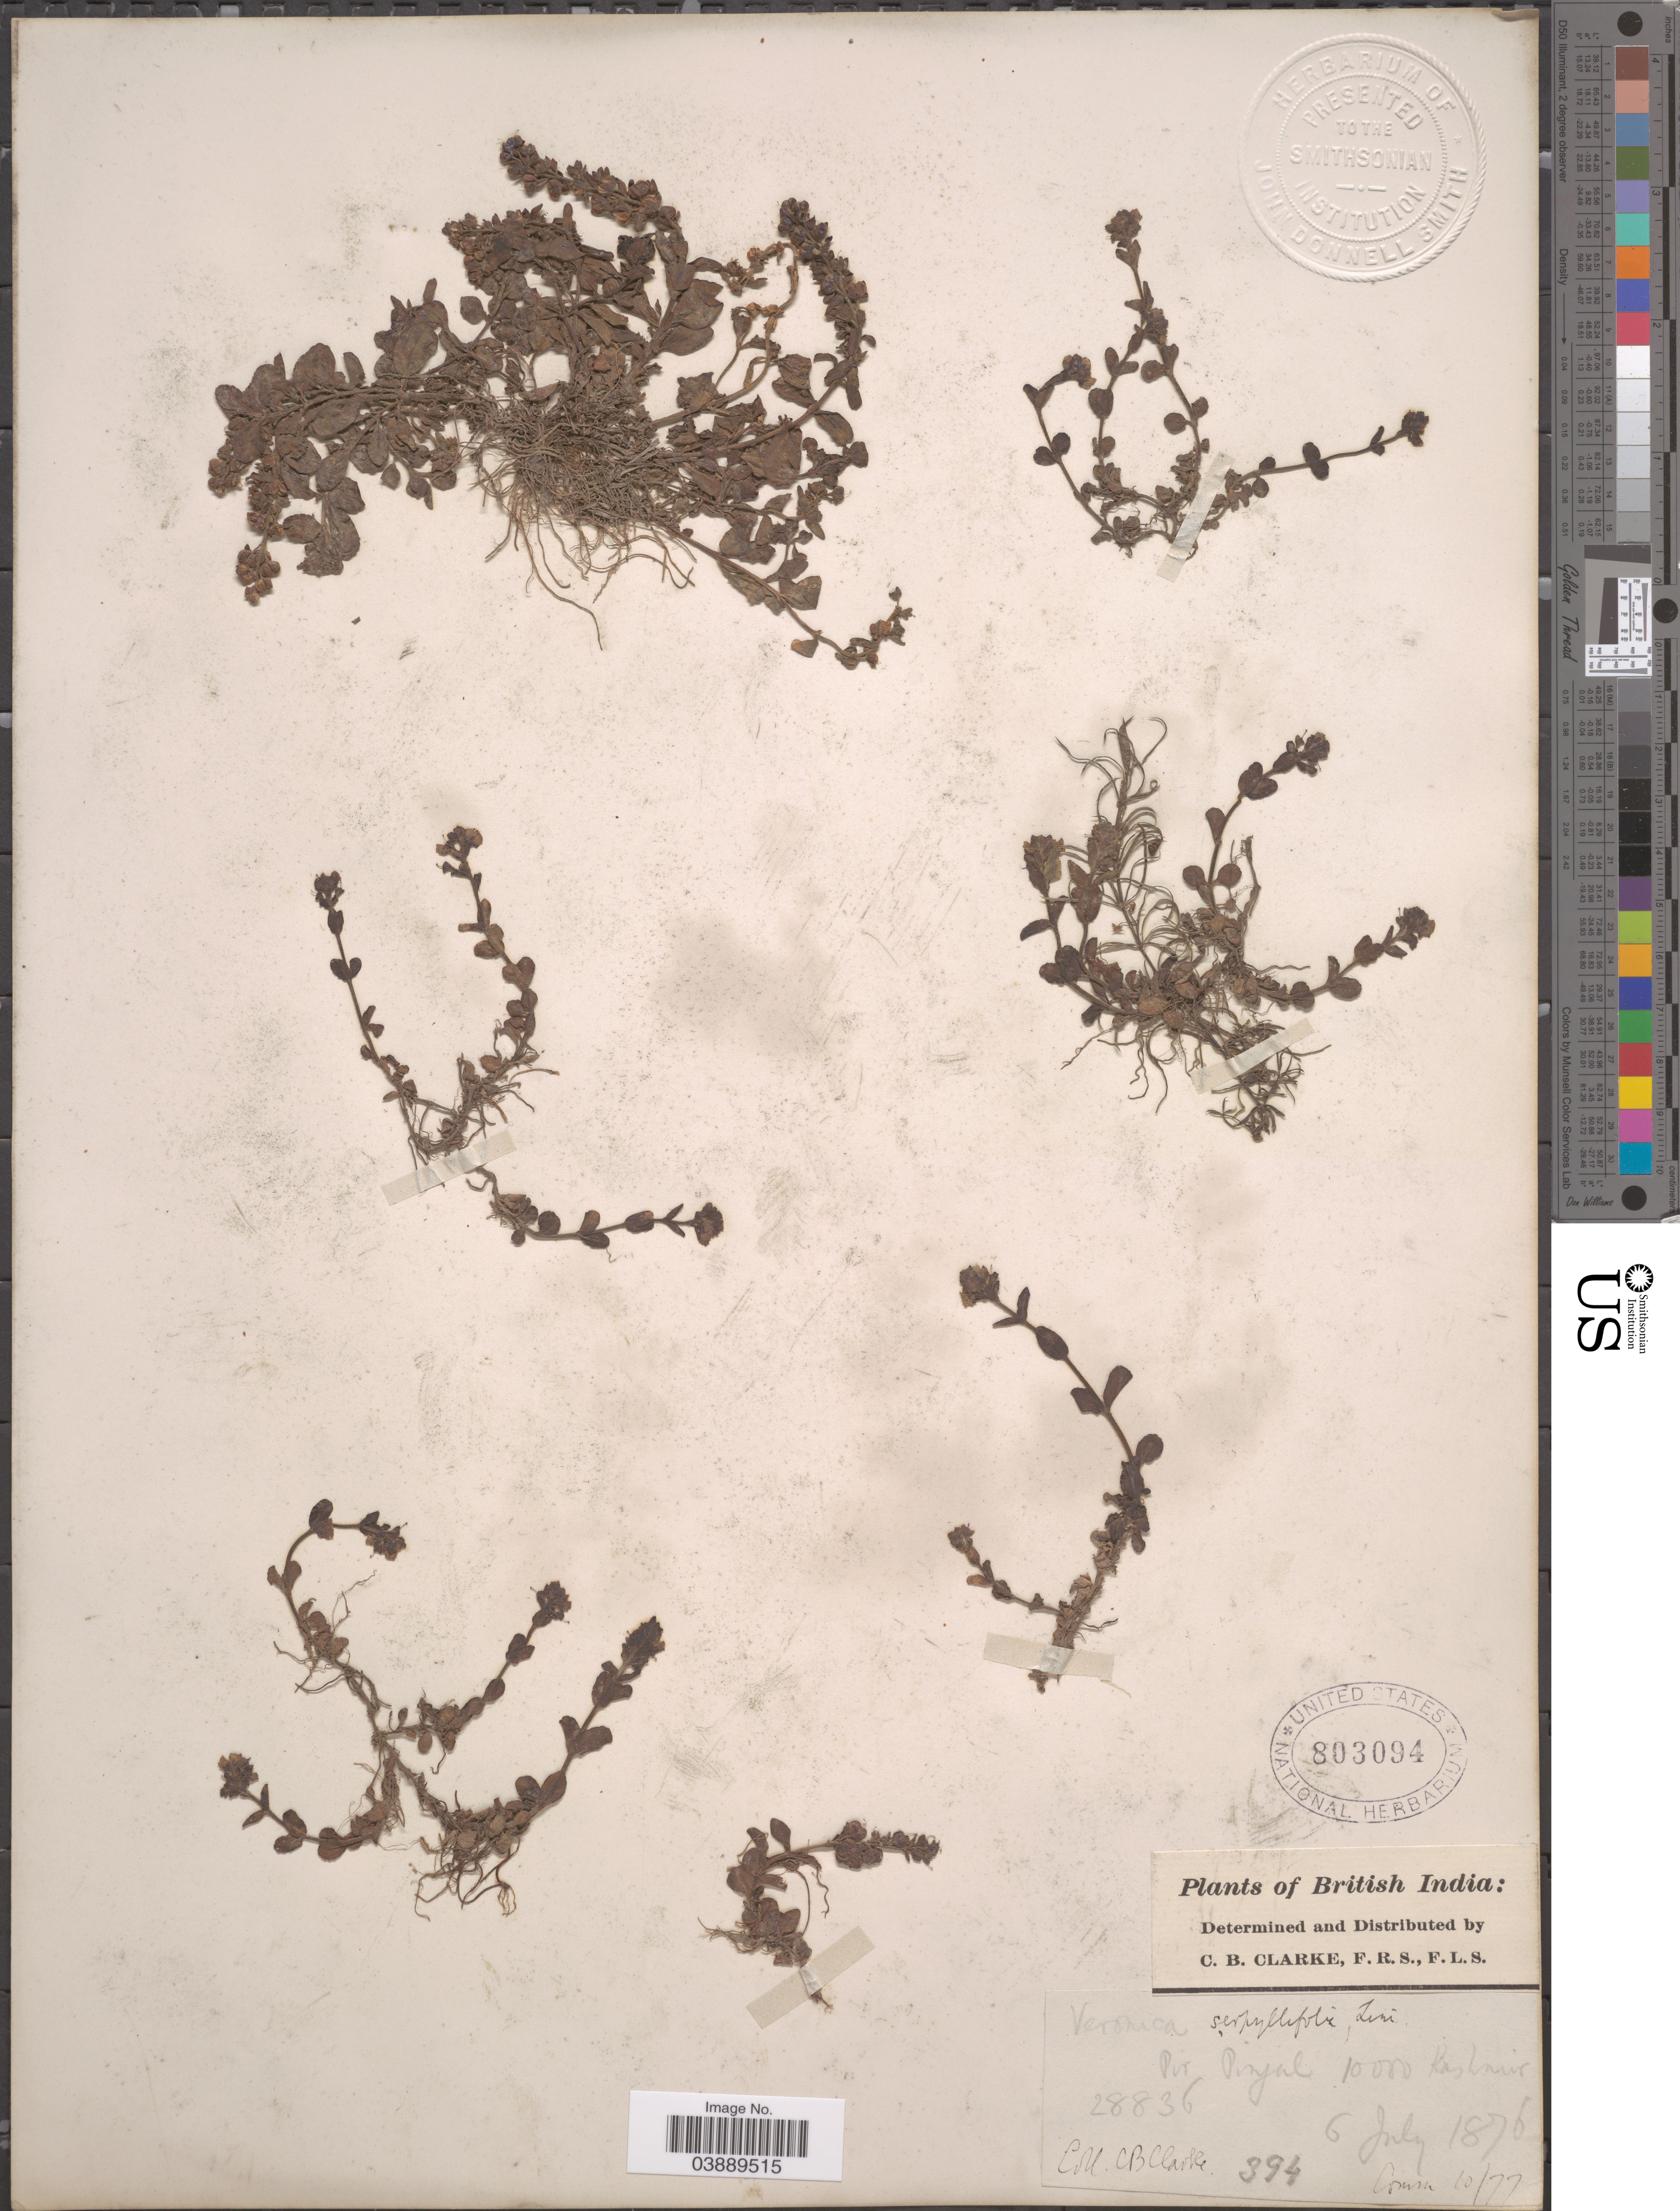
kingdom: Plantae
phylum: Tracheophyta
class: Magnoliopsida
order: Lamiales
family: Plantaginaceae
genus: Veronica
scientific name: Veronica serpyllifolia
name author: L.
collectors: C. B. Clarke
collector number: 28836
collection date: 1876-07-06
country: India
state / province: Jammu and Kashmir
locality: British India. Pir. Pinjal. Kashmir.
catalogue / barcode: US 803094